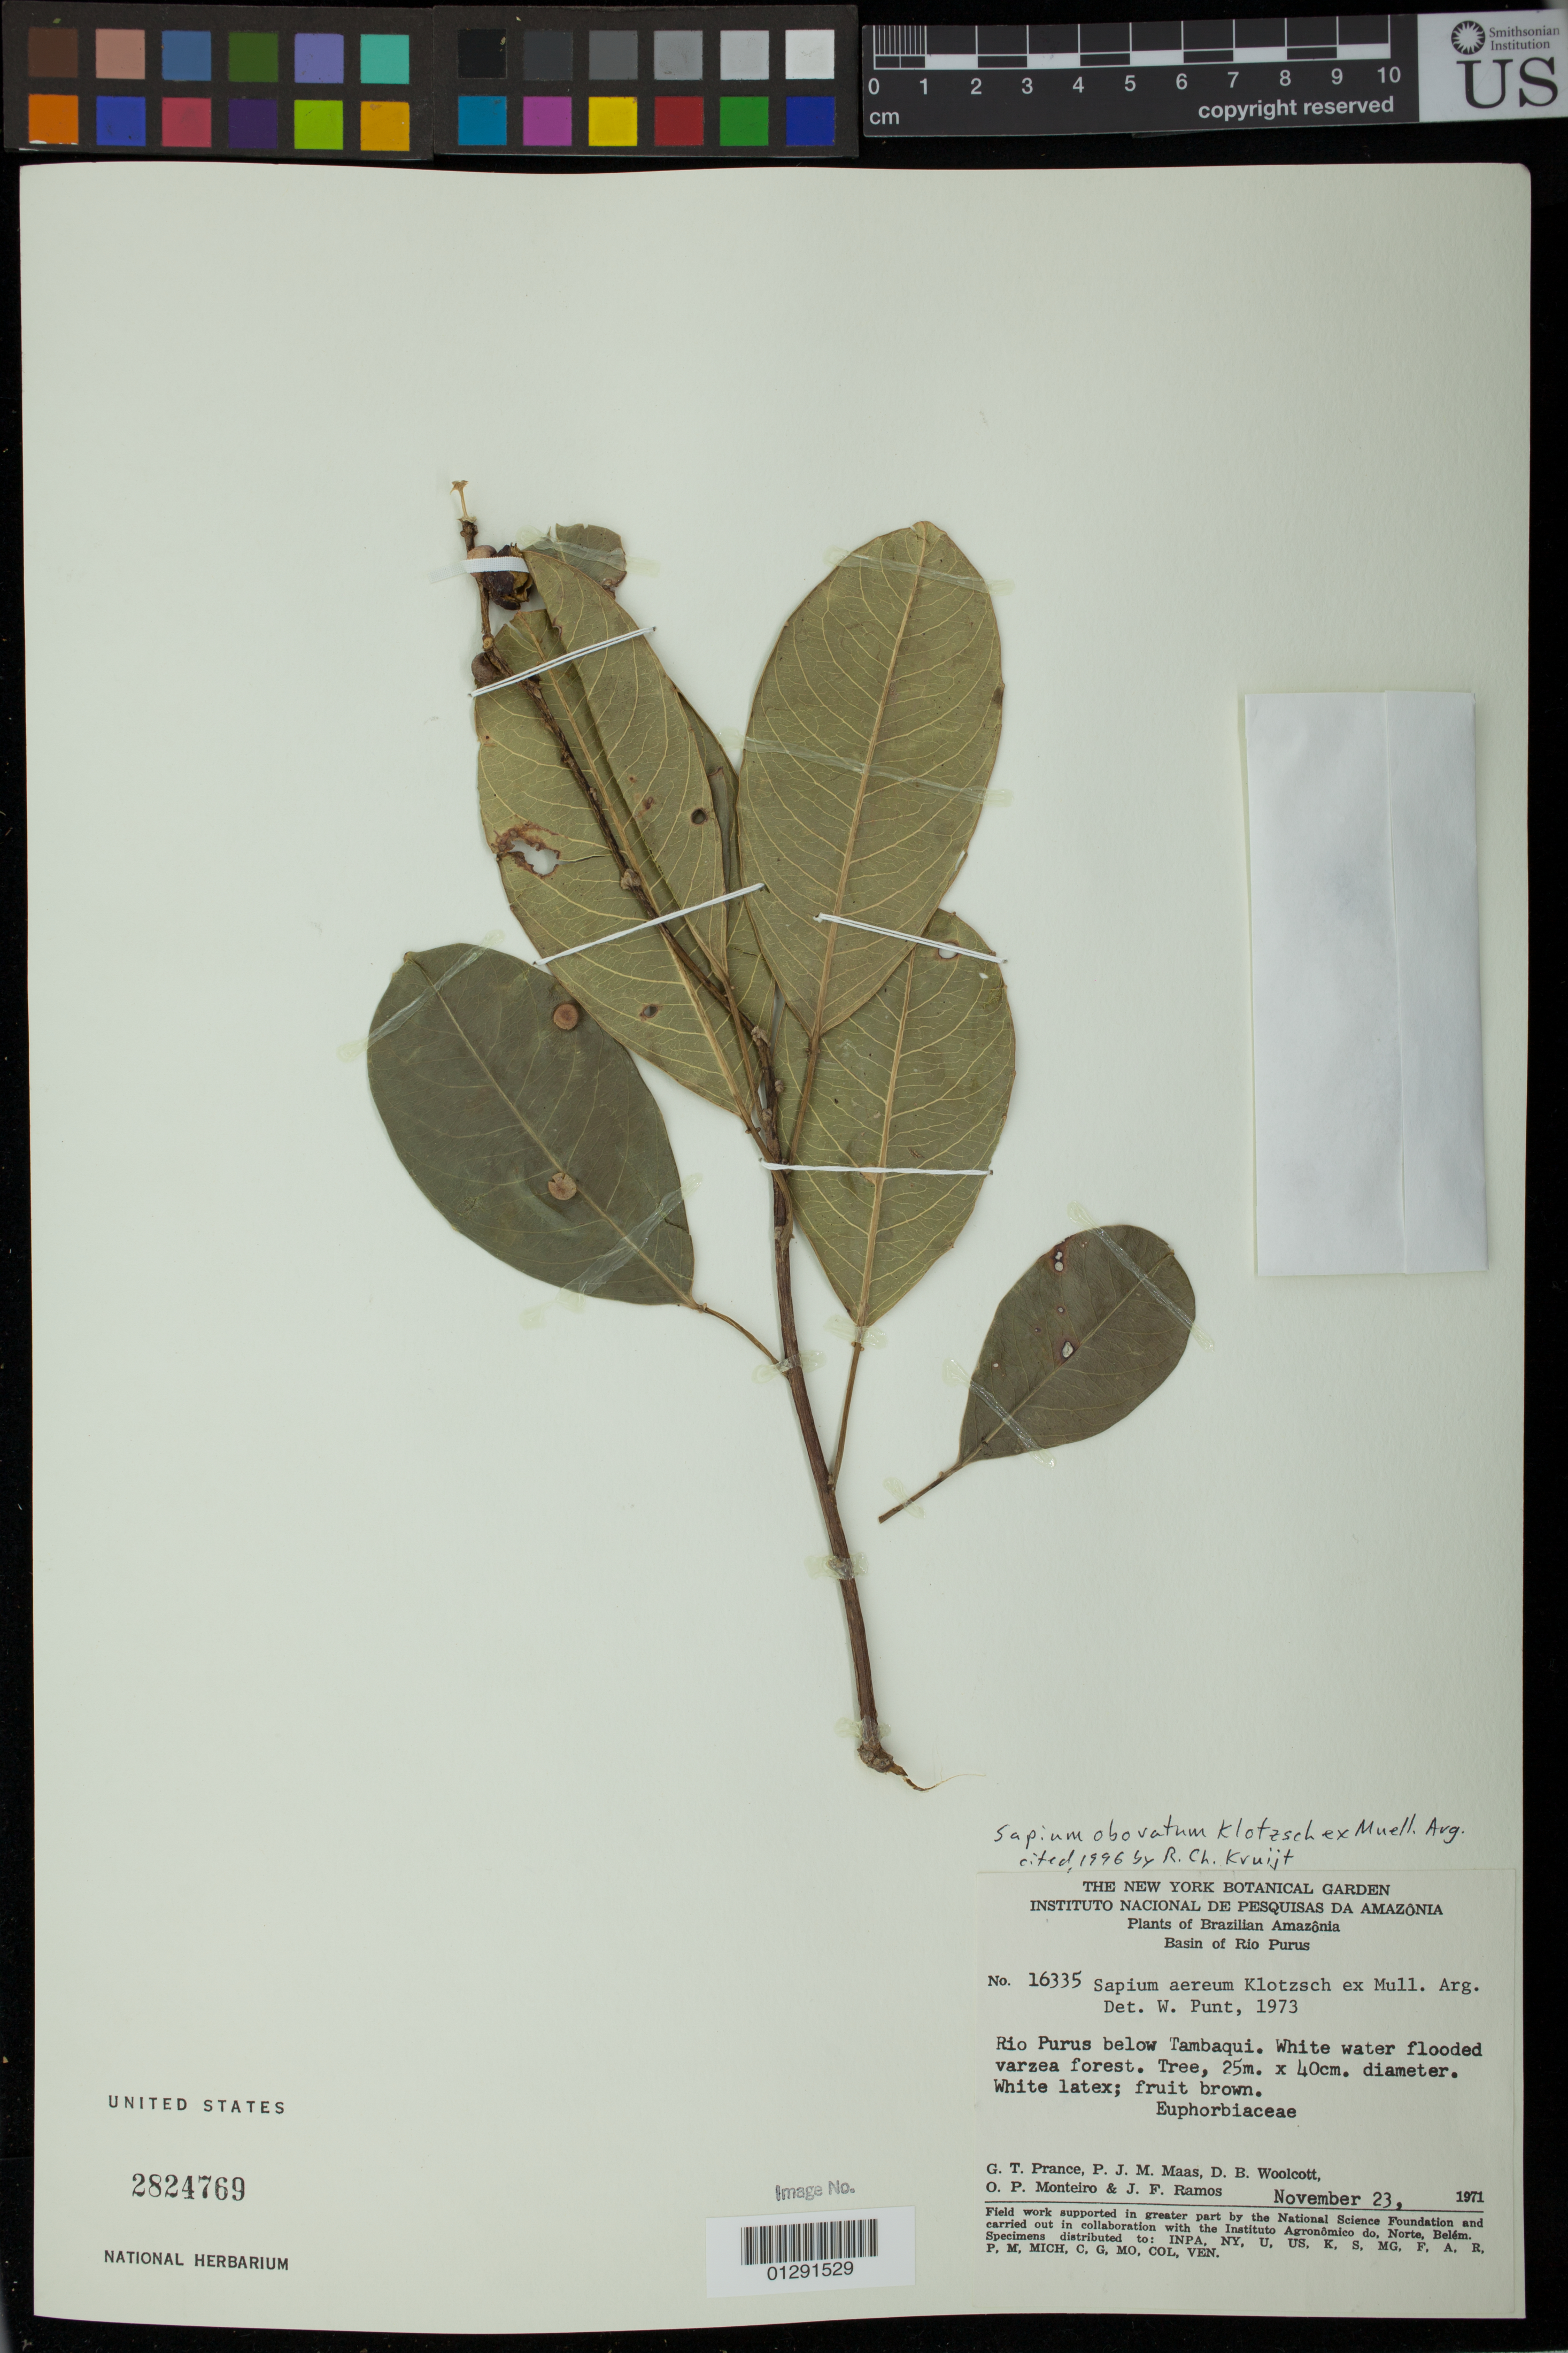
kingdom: Plantae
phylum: Tracheophyta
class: Magnoliopsida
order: Malpighiales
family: Euphorbiaceae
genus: Sapium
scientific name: Sapium obovatum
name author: Klotzsch ex Müll. Arg.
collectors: G. T. Prance, P. Maas, D. B. Woolcott & O. P. Monteiro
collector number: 16335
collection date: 1971-11-23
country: Brazil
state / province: Amazonas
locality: Basin of Rio Purus: Rio Purus below Tambaqui.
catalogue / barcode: US 2824769